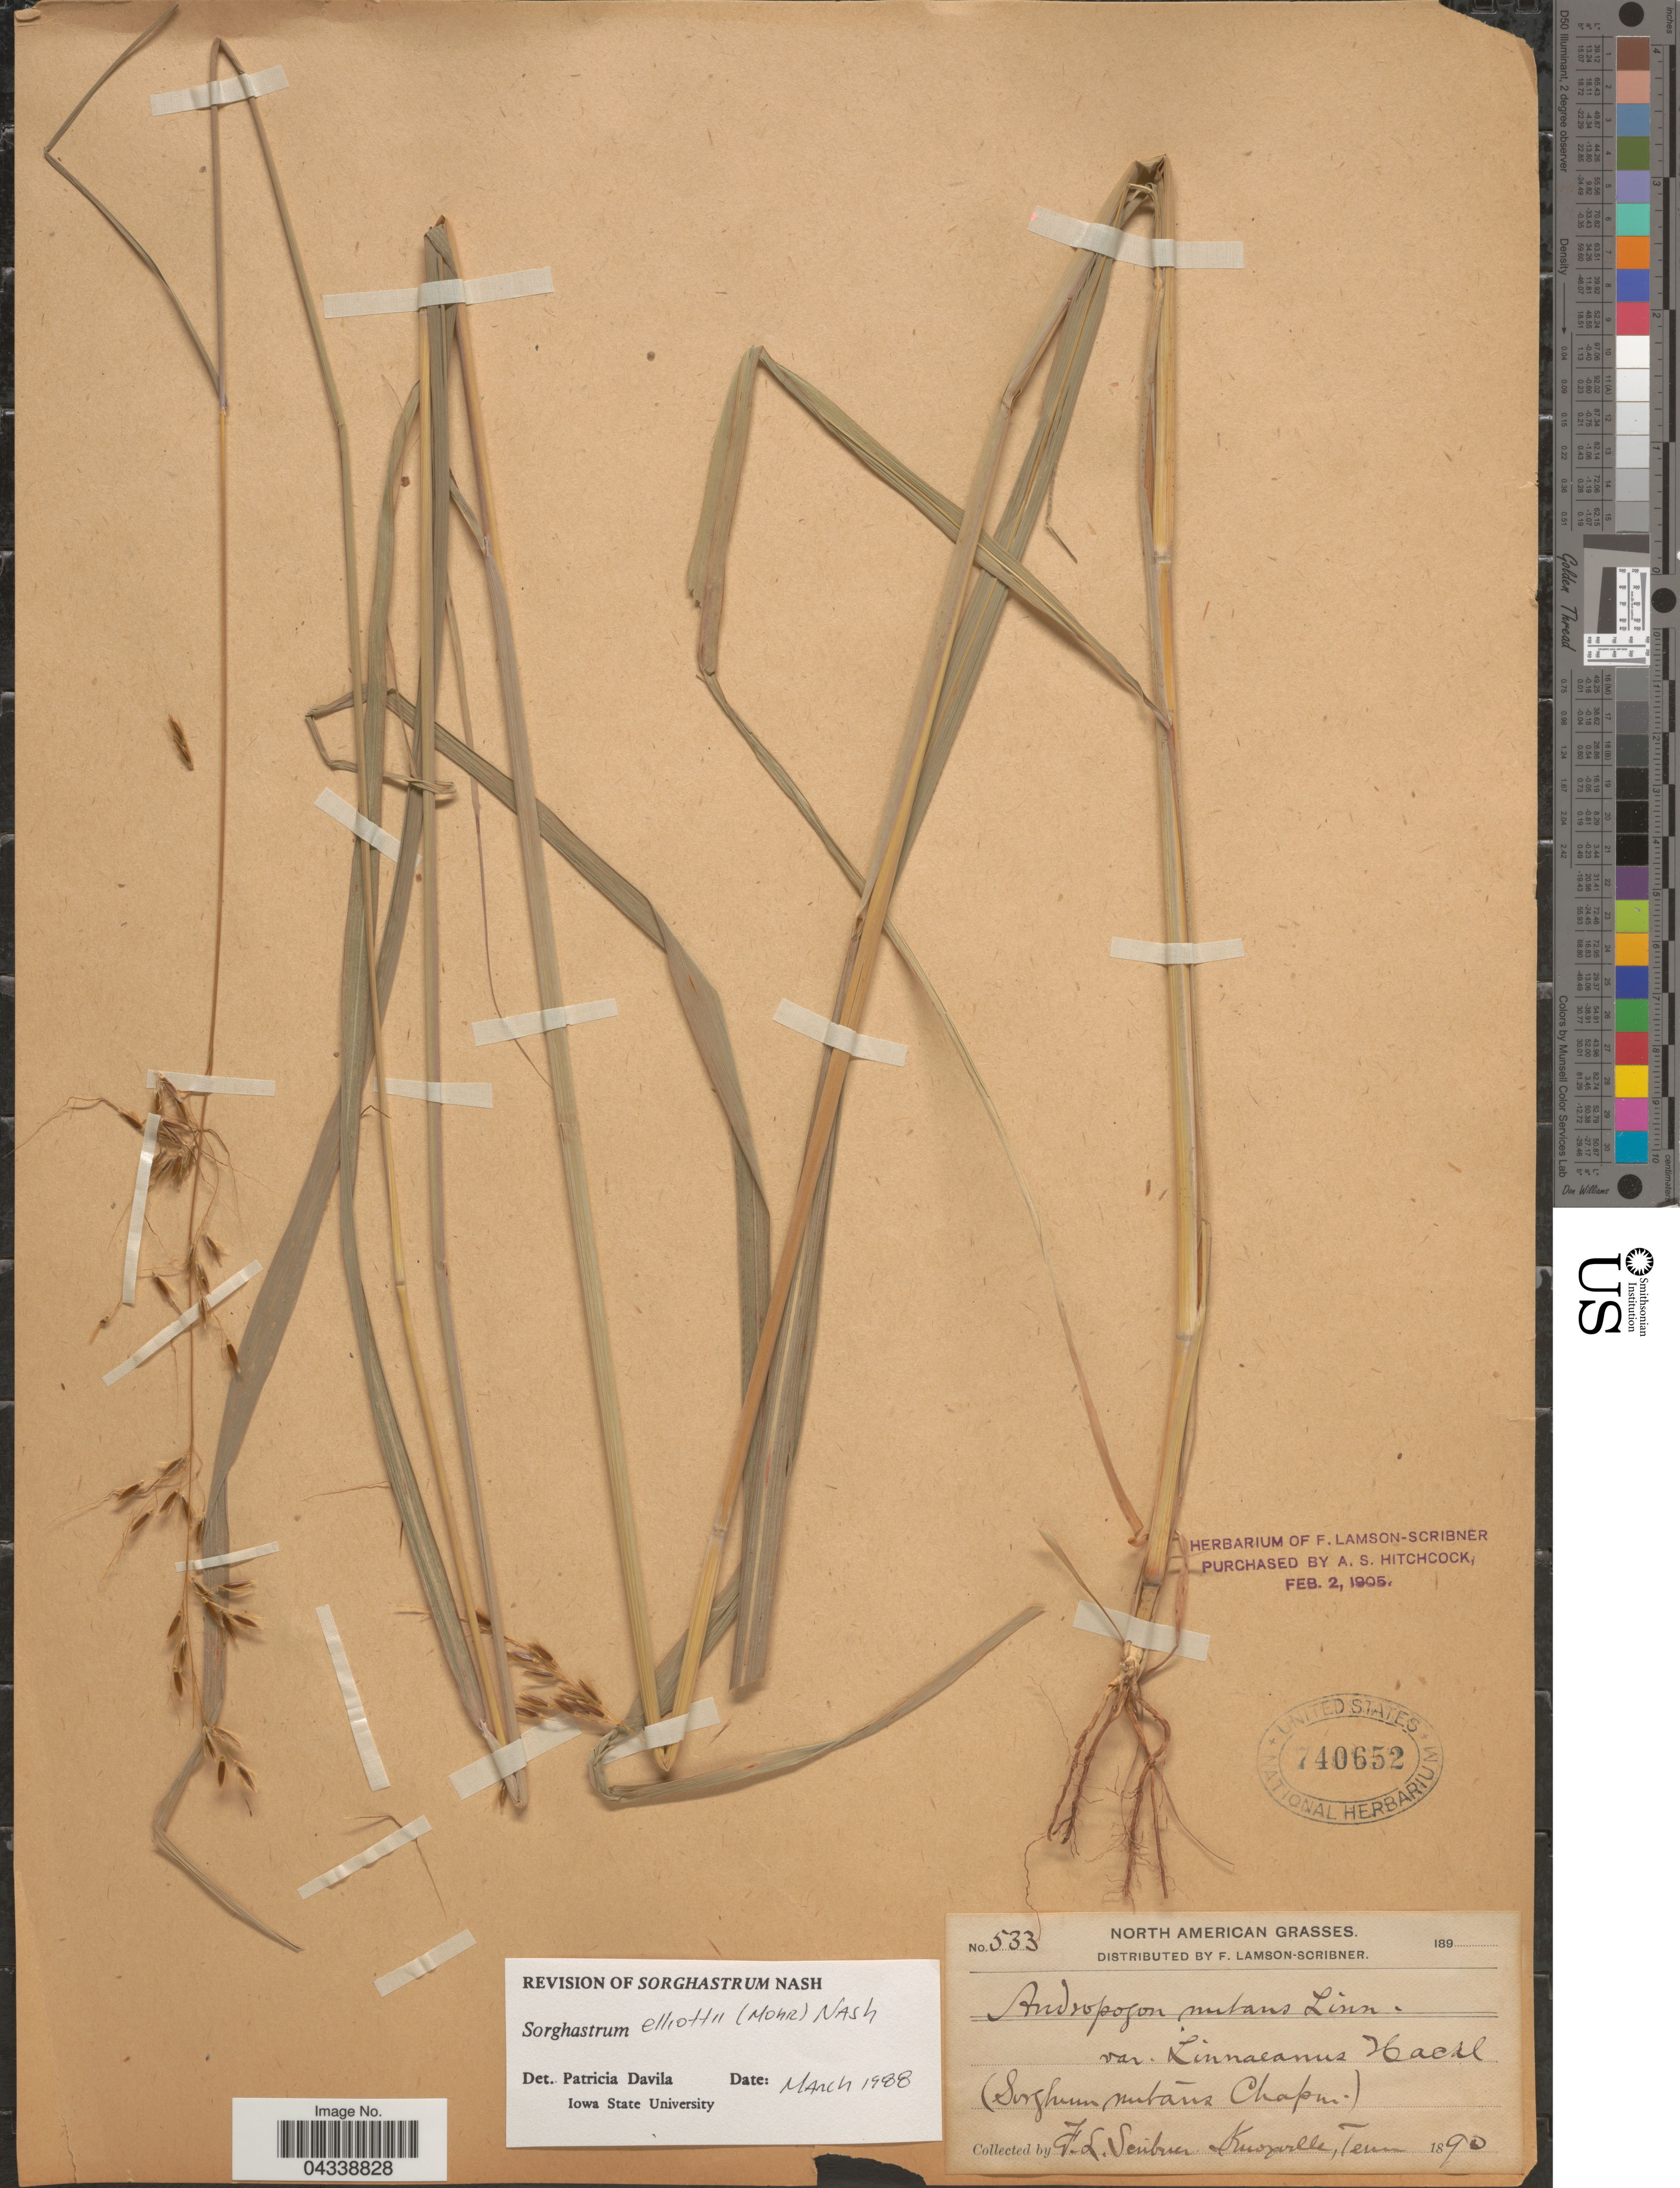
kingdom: Plantae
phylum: Tracheophyta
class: Liliopsida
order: Poales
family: Poaceae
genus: Sorghastrum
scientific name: Sorghastrum elliottii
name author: (C. Mohr) Nash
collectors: F. Lamson-Scribner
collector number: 533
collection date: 1890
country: United States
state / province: Tennessee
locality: Knoxville.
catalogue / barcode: US 740652